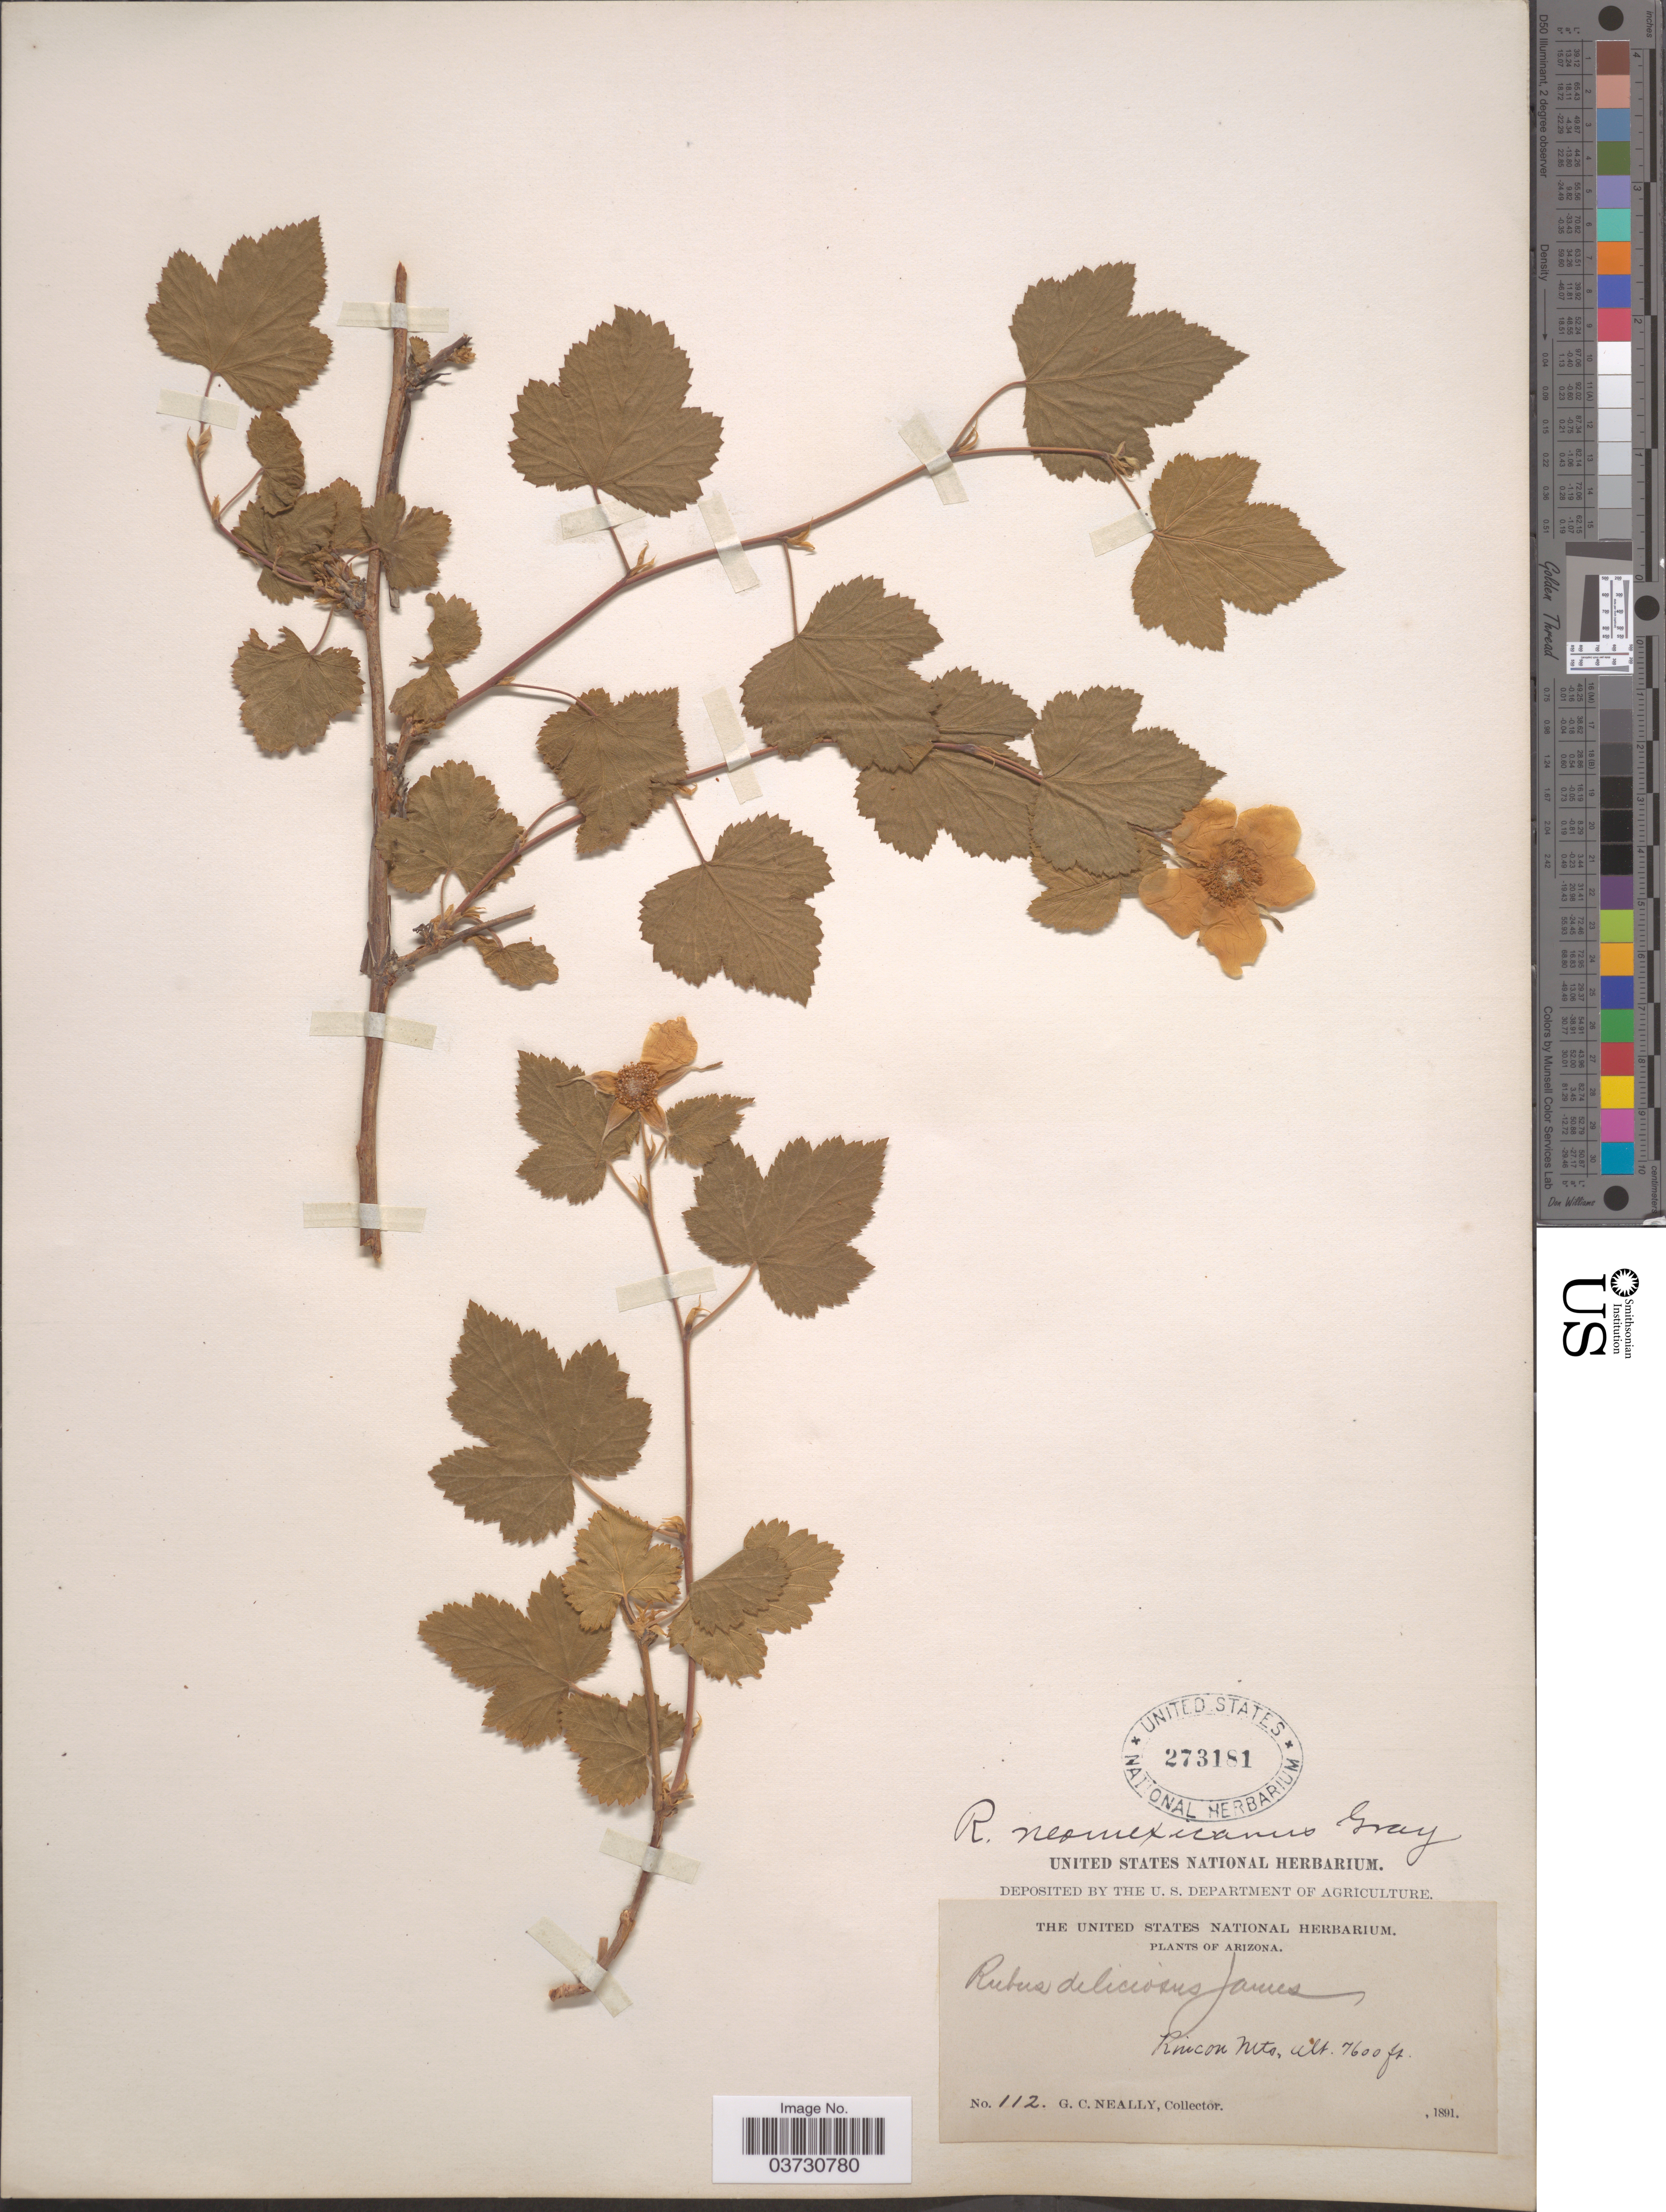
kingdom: Plantae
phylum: Tracheophyta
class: Magnoliopsida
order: Rosales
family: Rosaceae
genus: Rubus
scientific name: Rubus neomexicanus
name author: A. Gray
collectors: G. Neally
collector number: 112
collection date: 1891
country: United States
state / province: Arizona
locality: Rincon Mts.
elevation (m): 2316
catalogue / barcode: US 273181